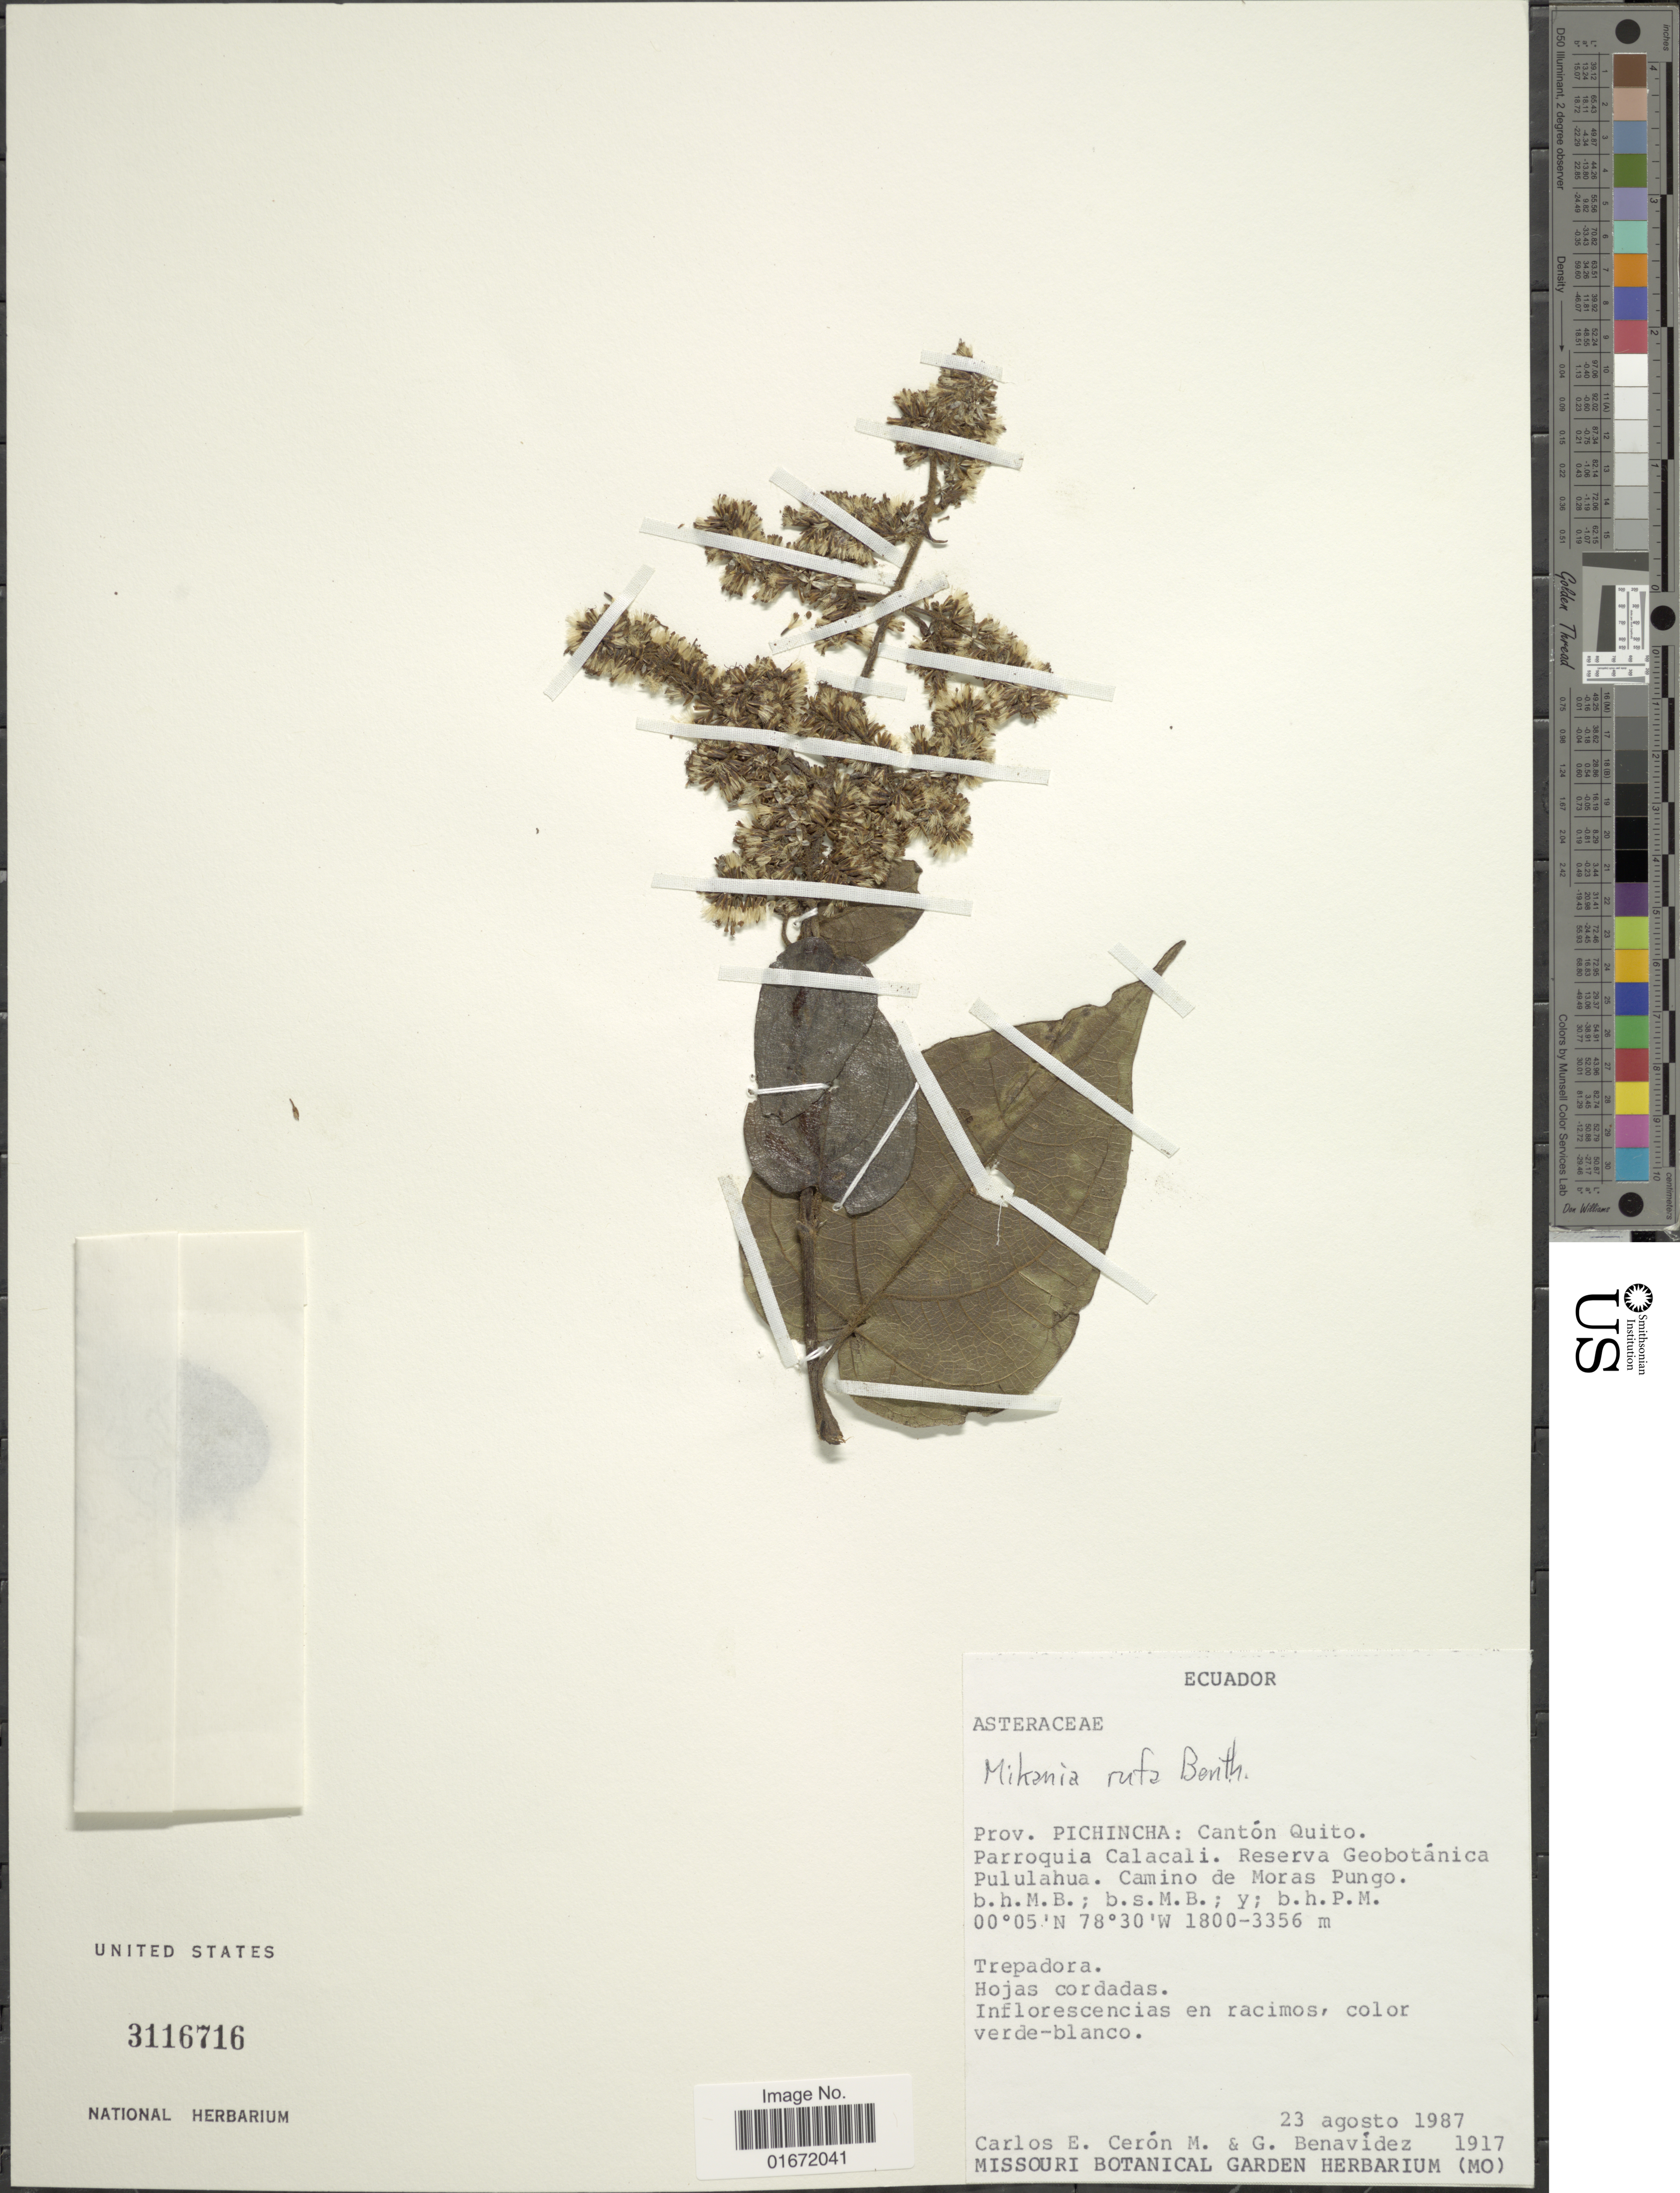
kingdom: Plantae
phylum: Tracheophyta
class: Magnoliopsida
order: Asterales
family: Asteraceae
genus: Mikania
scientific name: Mikania rufa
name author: Benth.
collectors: C. E. Cerón M. & G. Benavidez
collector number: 1917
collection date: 1987-08-23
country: Ecuador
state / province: Pichincha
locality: Prov. Pichincha: Cantón Quito. Parroquia Calacali. Reserva Geobotánica Pululahua. Camino de Moras Pungo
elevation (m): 1800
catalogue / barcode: US 3116716